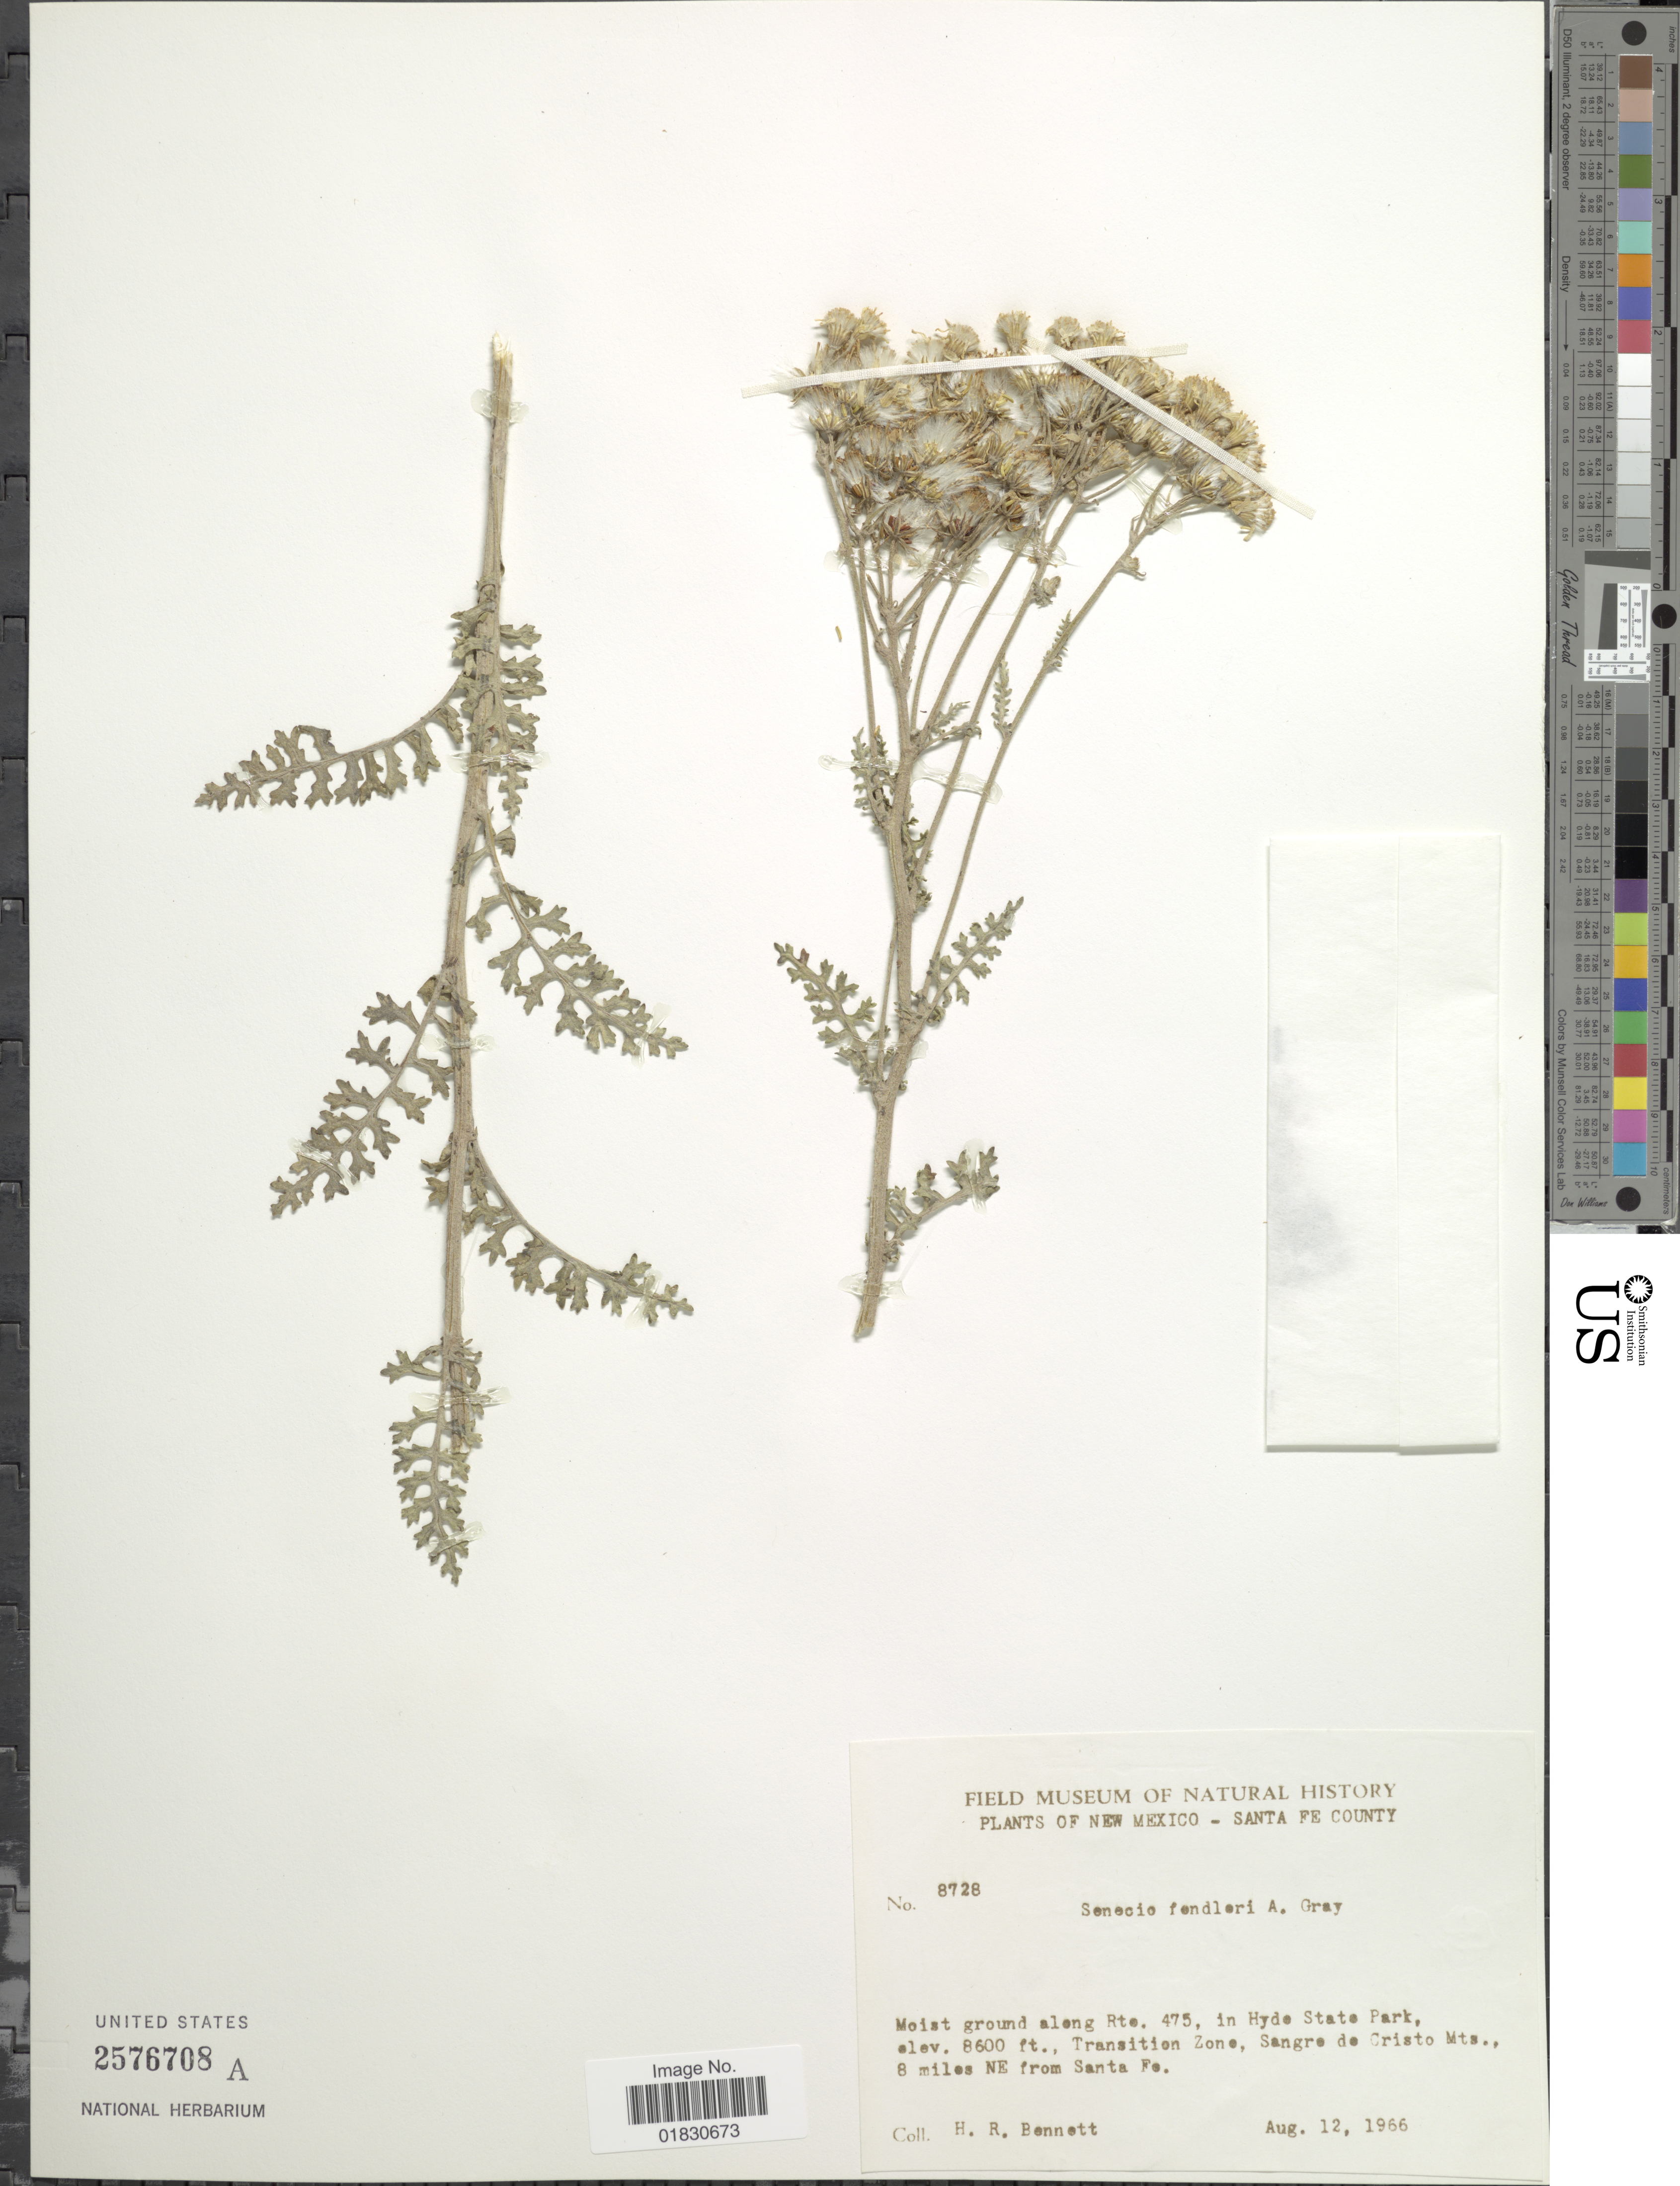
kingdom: Plantae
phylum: Tracheophyta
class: Magnoliopsida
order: Asterales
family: Asteraceae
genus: Packera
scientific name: Packera fendleri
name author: (A. Gray) W.A. Weber & Á. Löve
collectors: H. R. Bennett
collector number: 8728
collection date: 1966-08-12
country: United States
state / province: New Mexico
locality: Santa Fe County, Moist ground along Rte. 475, in Hyde State Park, Transition Zone, Sangre de Cristo Mts., 8 miles NE from Santa Fe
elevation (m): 2621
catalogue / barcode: US 2576708A